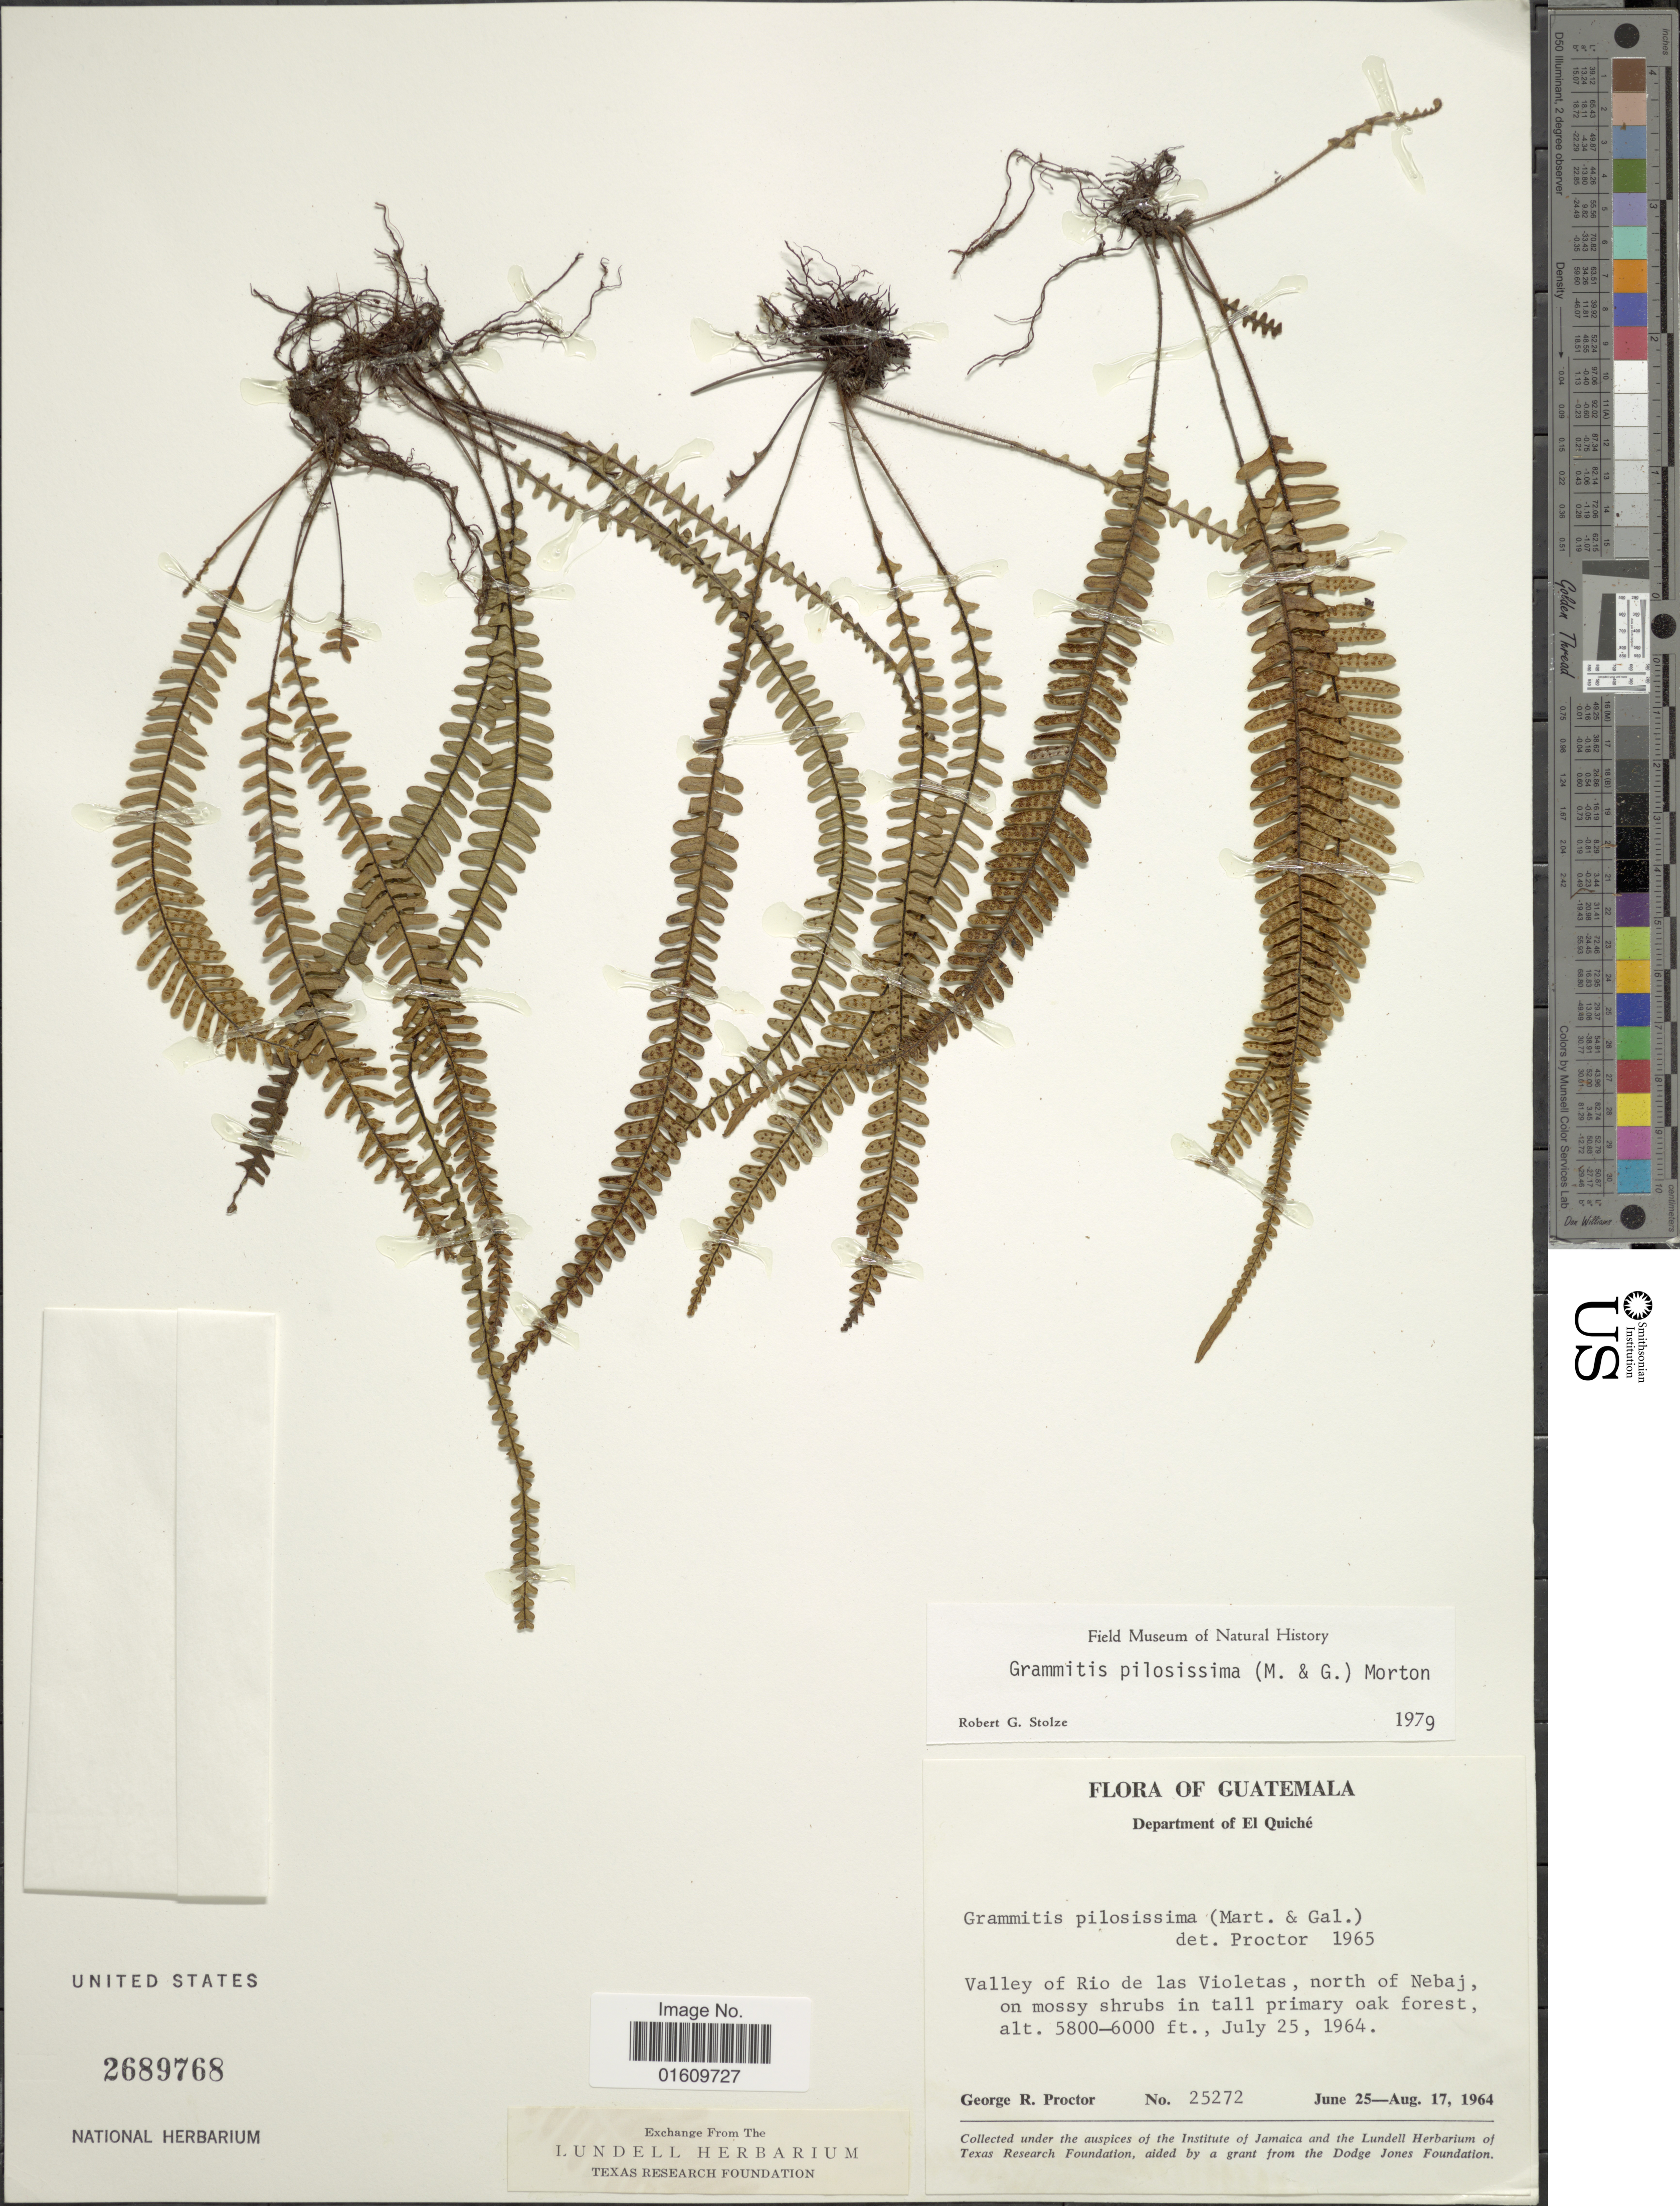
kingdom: Plantae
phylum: Tracheophyta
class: Polypodiopsida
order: Polypodiales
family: Polypodiaceae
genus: Melpomene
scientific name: Melpomene xiphopteroides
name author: (Liebm.) A.R. Sm. & R.C. Moran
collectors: G. R. Proctor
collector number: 25272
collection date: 1964-07-25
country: Guatemala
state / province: El Quiché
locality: Department of El Quiche,Valley of Rio de las Violetas, north of Nebaj on mossy shrubs in tall primary oak forest.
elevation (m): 1768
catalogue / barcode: US 2689768